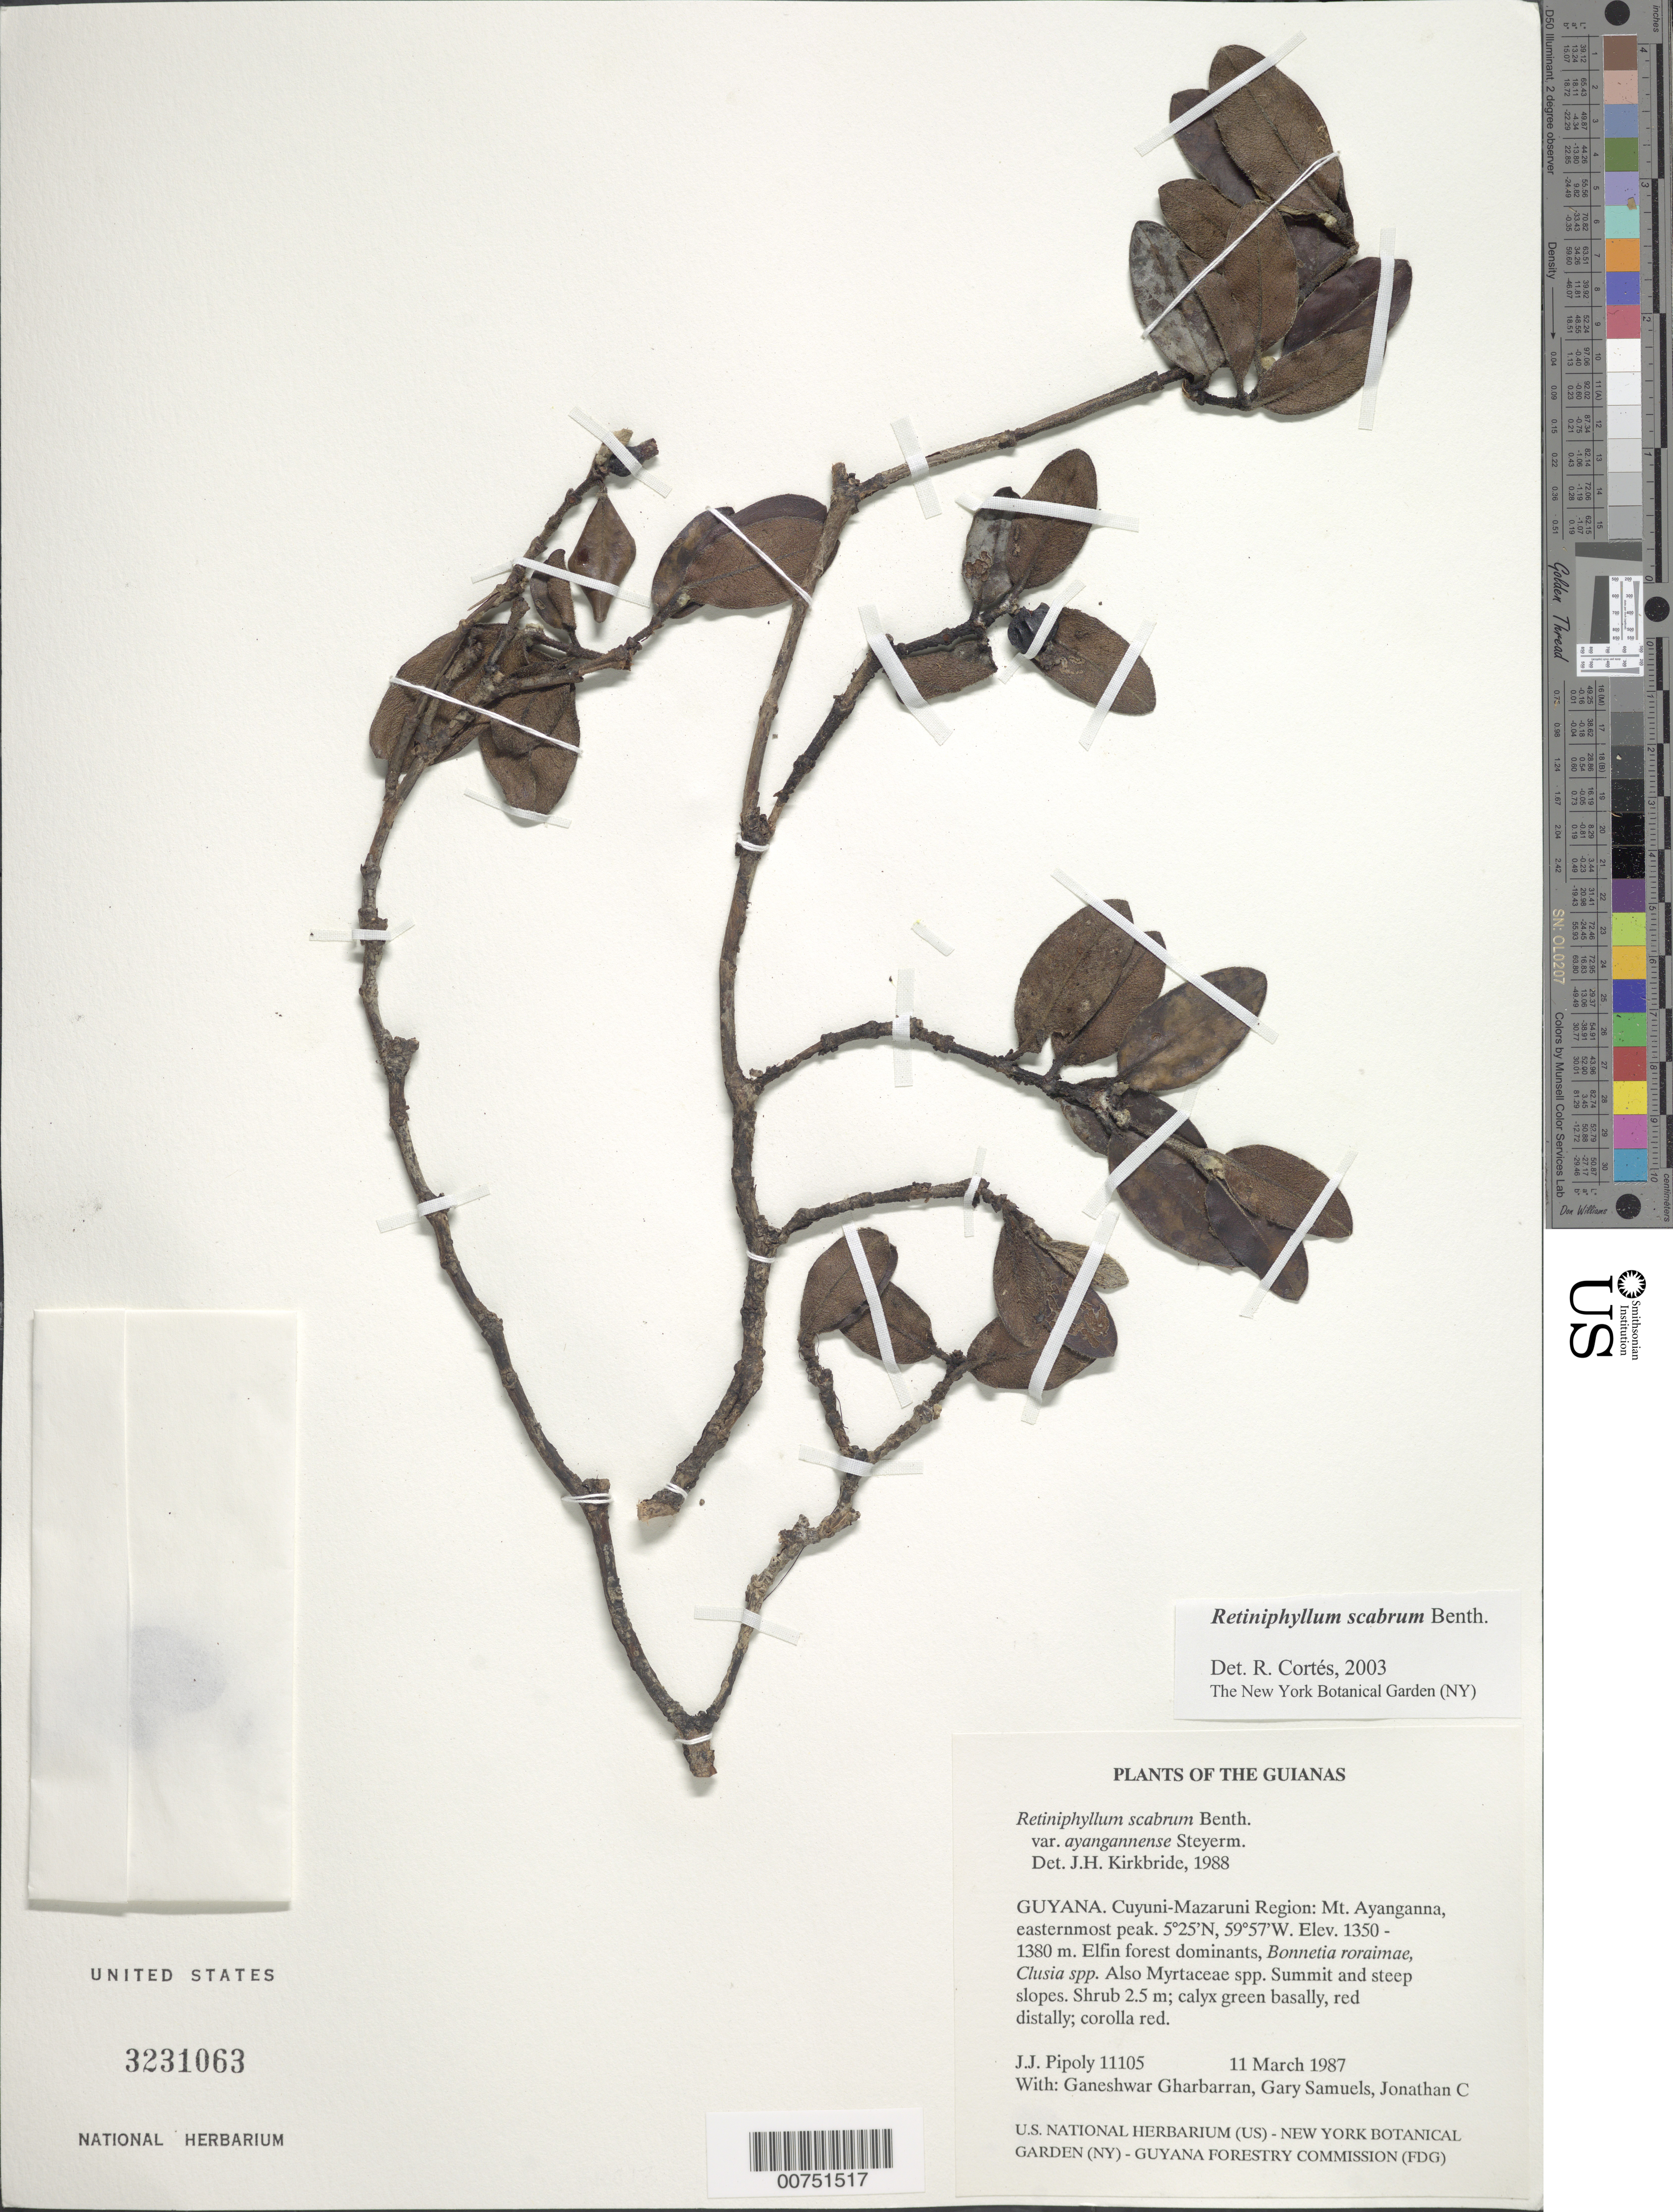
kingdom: Plantae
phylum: Tracheophyta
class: Magnoliopsida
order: Gentianales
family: Rubiaceae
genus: Retiniphyllum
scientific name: Retiniphyllum scabrum var. ayangannense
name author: Steyerm.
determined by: Cortes R., G.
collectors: J. J. Pipoly, G. Gharbarran, G. Samuels & J. Chin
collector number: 11105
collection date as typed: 11 March 1987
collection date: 1987-03-11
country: Guyana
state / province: Cuyuni-Mazaruni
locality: Mt. Ayanganna, easternmost peak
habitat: Summit and steep slopes. Elfin forest dominated by Bonnetia roraimae, Clusia spp., various Myrtaceae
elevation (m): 1350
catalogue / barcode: US 3231063